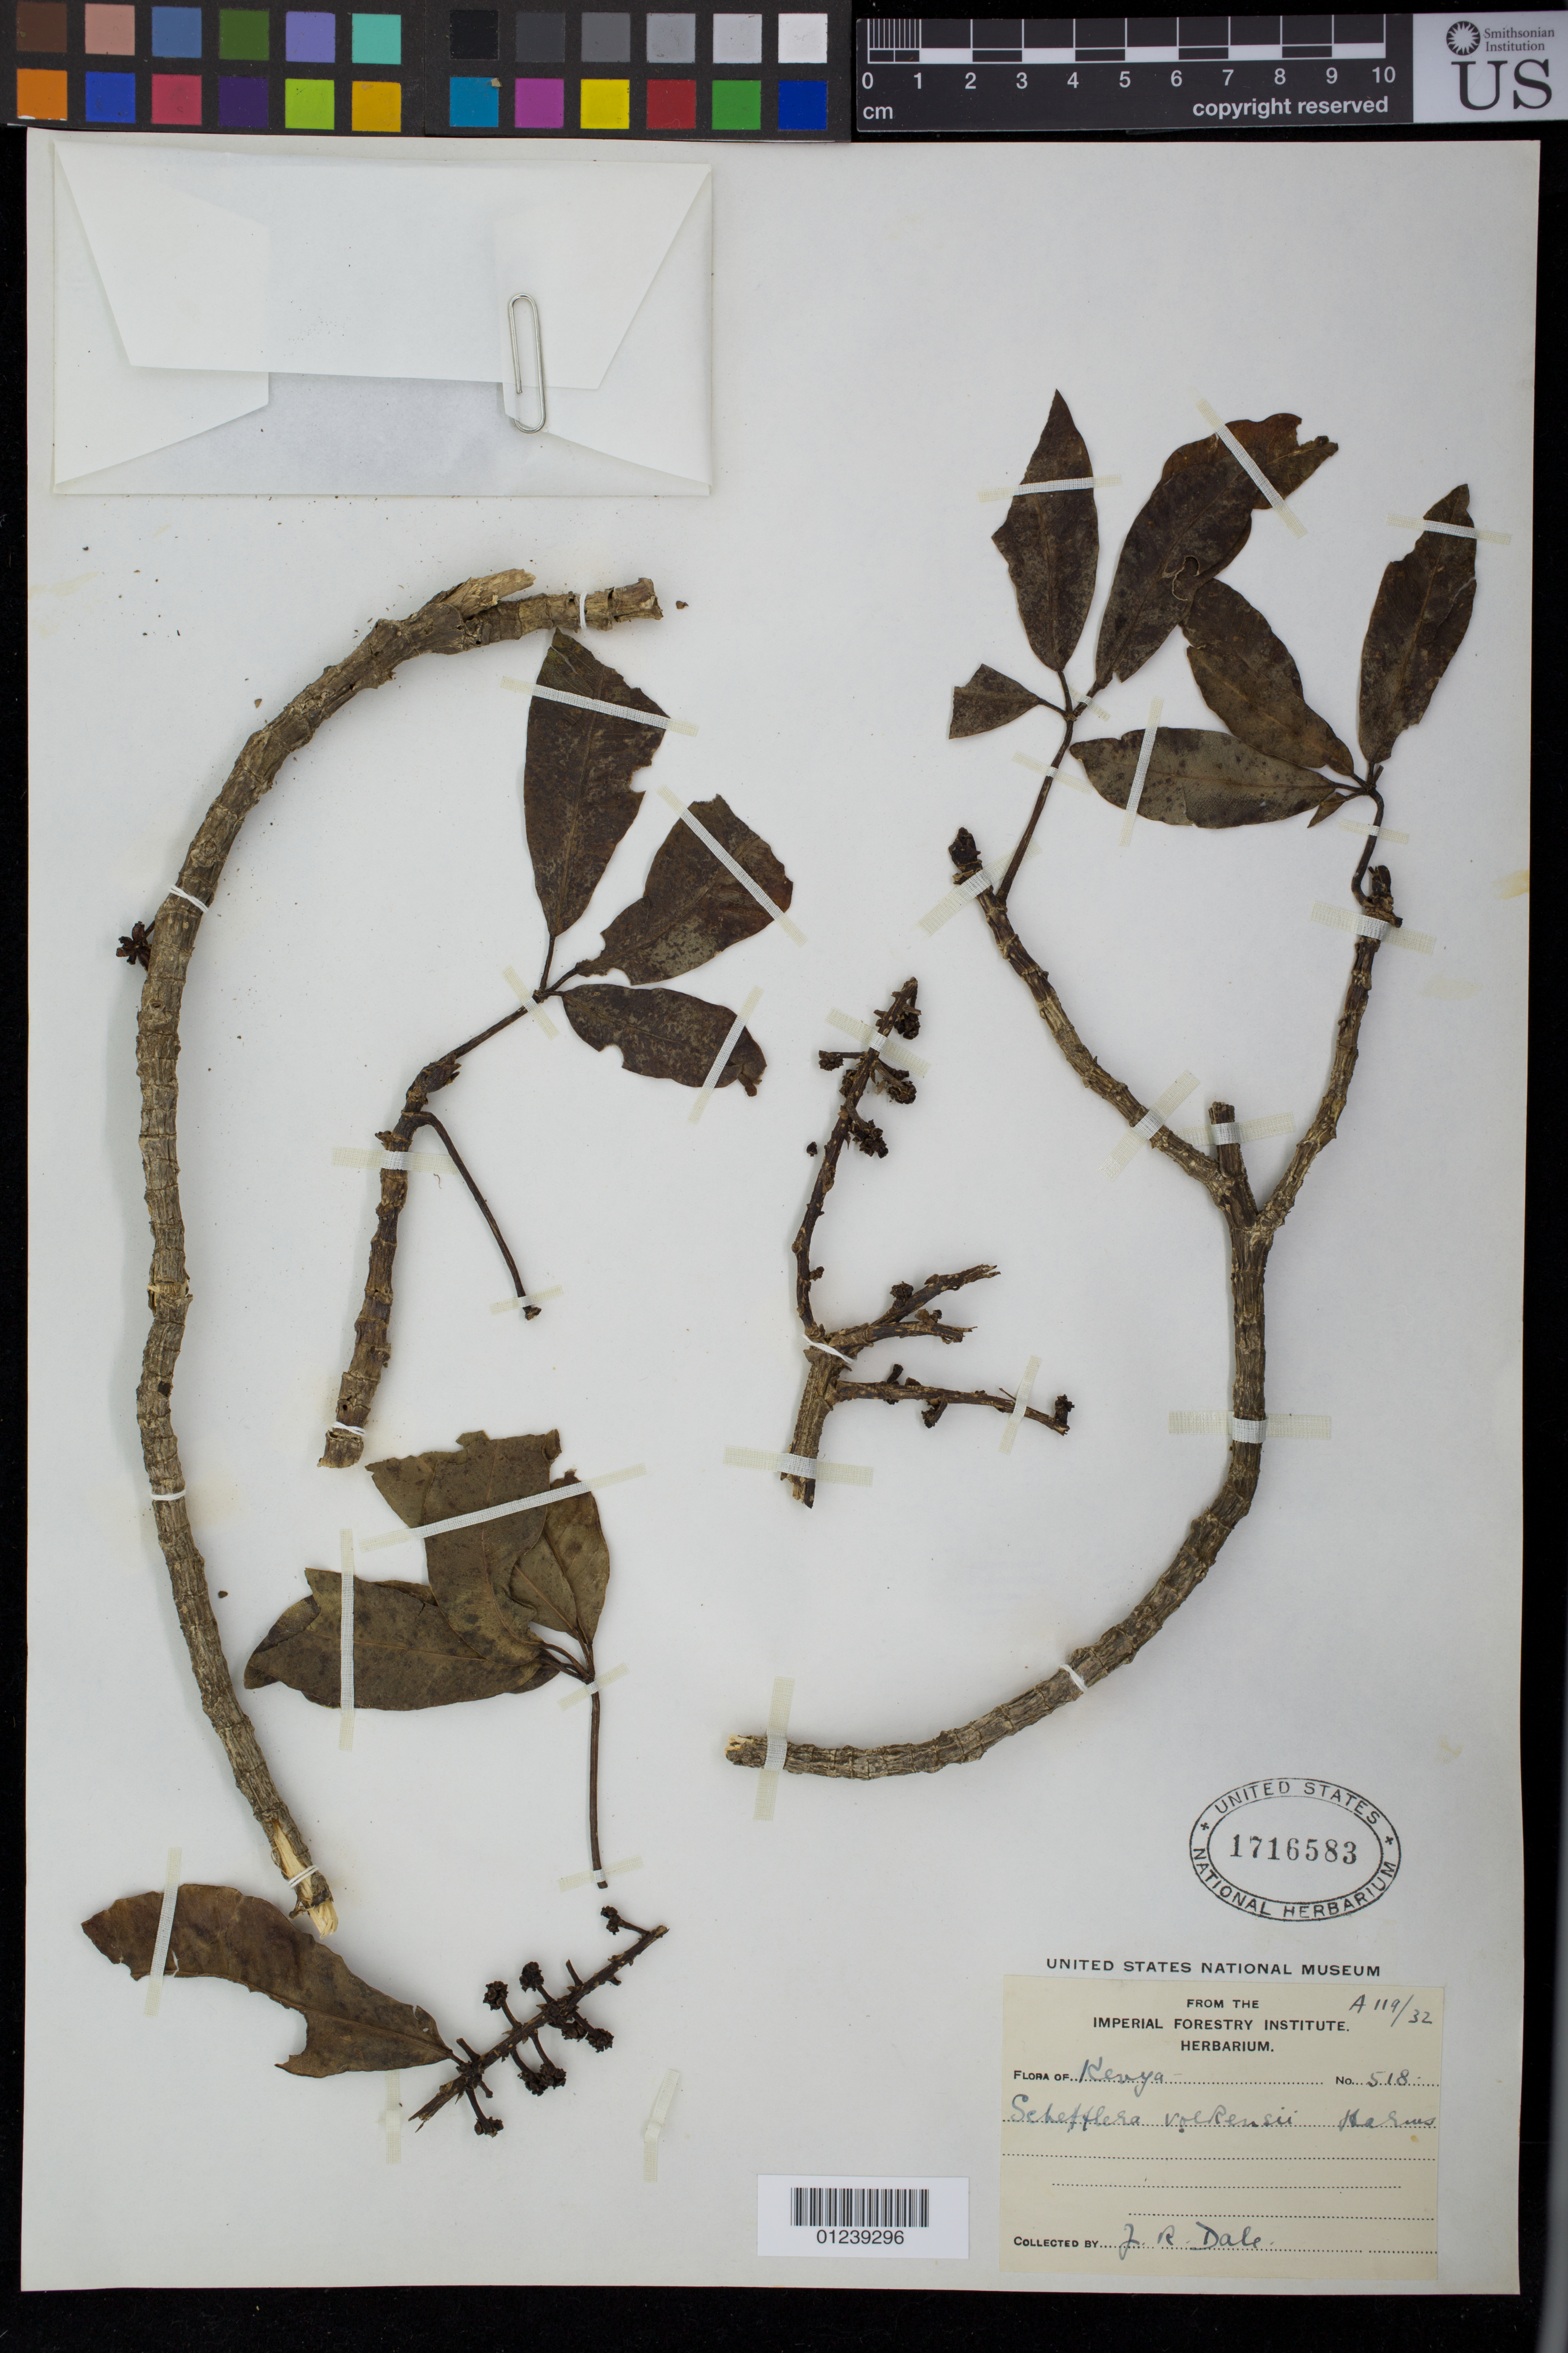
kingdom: Plantae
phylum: Tracheophyta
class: Magnoliopsida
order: Apiales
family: Araliaceae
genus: Schefflera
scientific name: Schefflera volkensii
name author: (Harms) Harms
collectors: J. Dale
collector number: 518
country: Kenya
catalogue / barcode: US 1716583